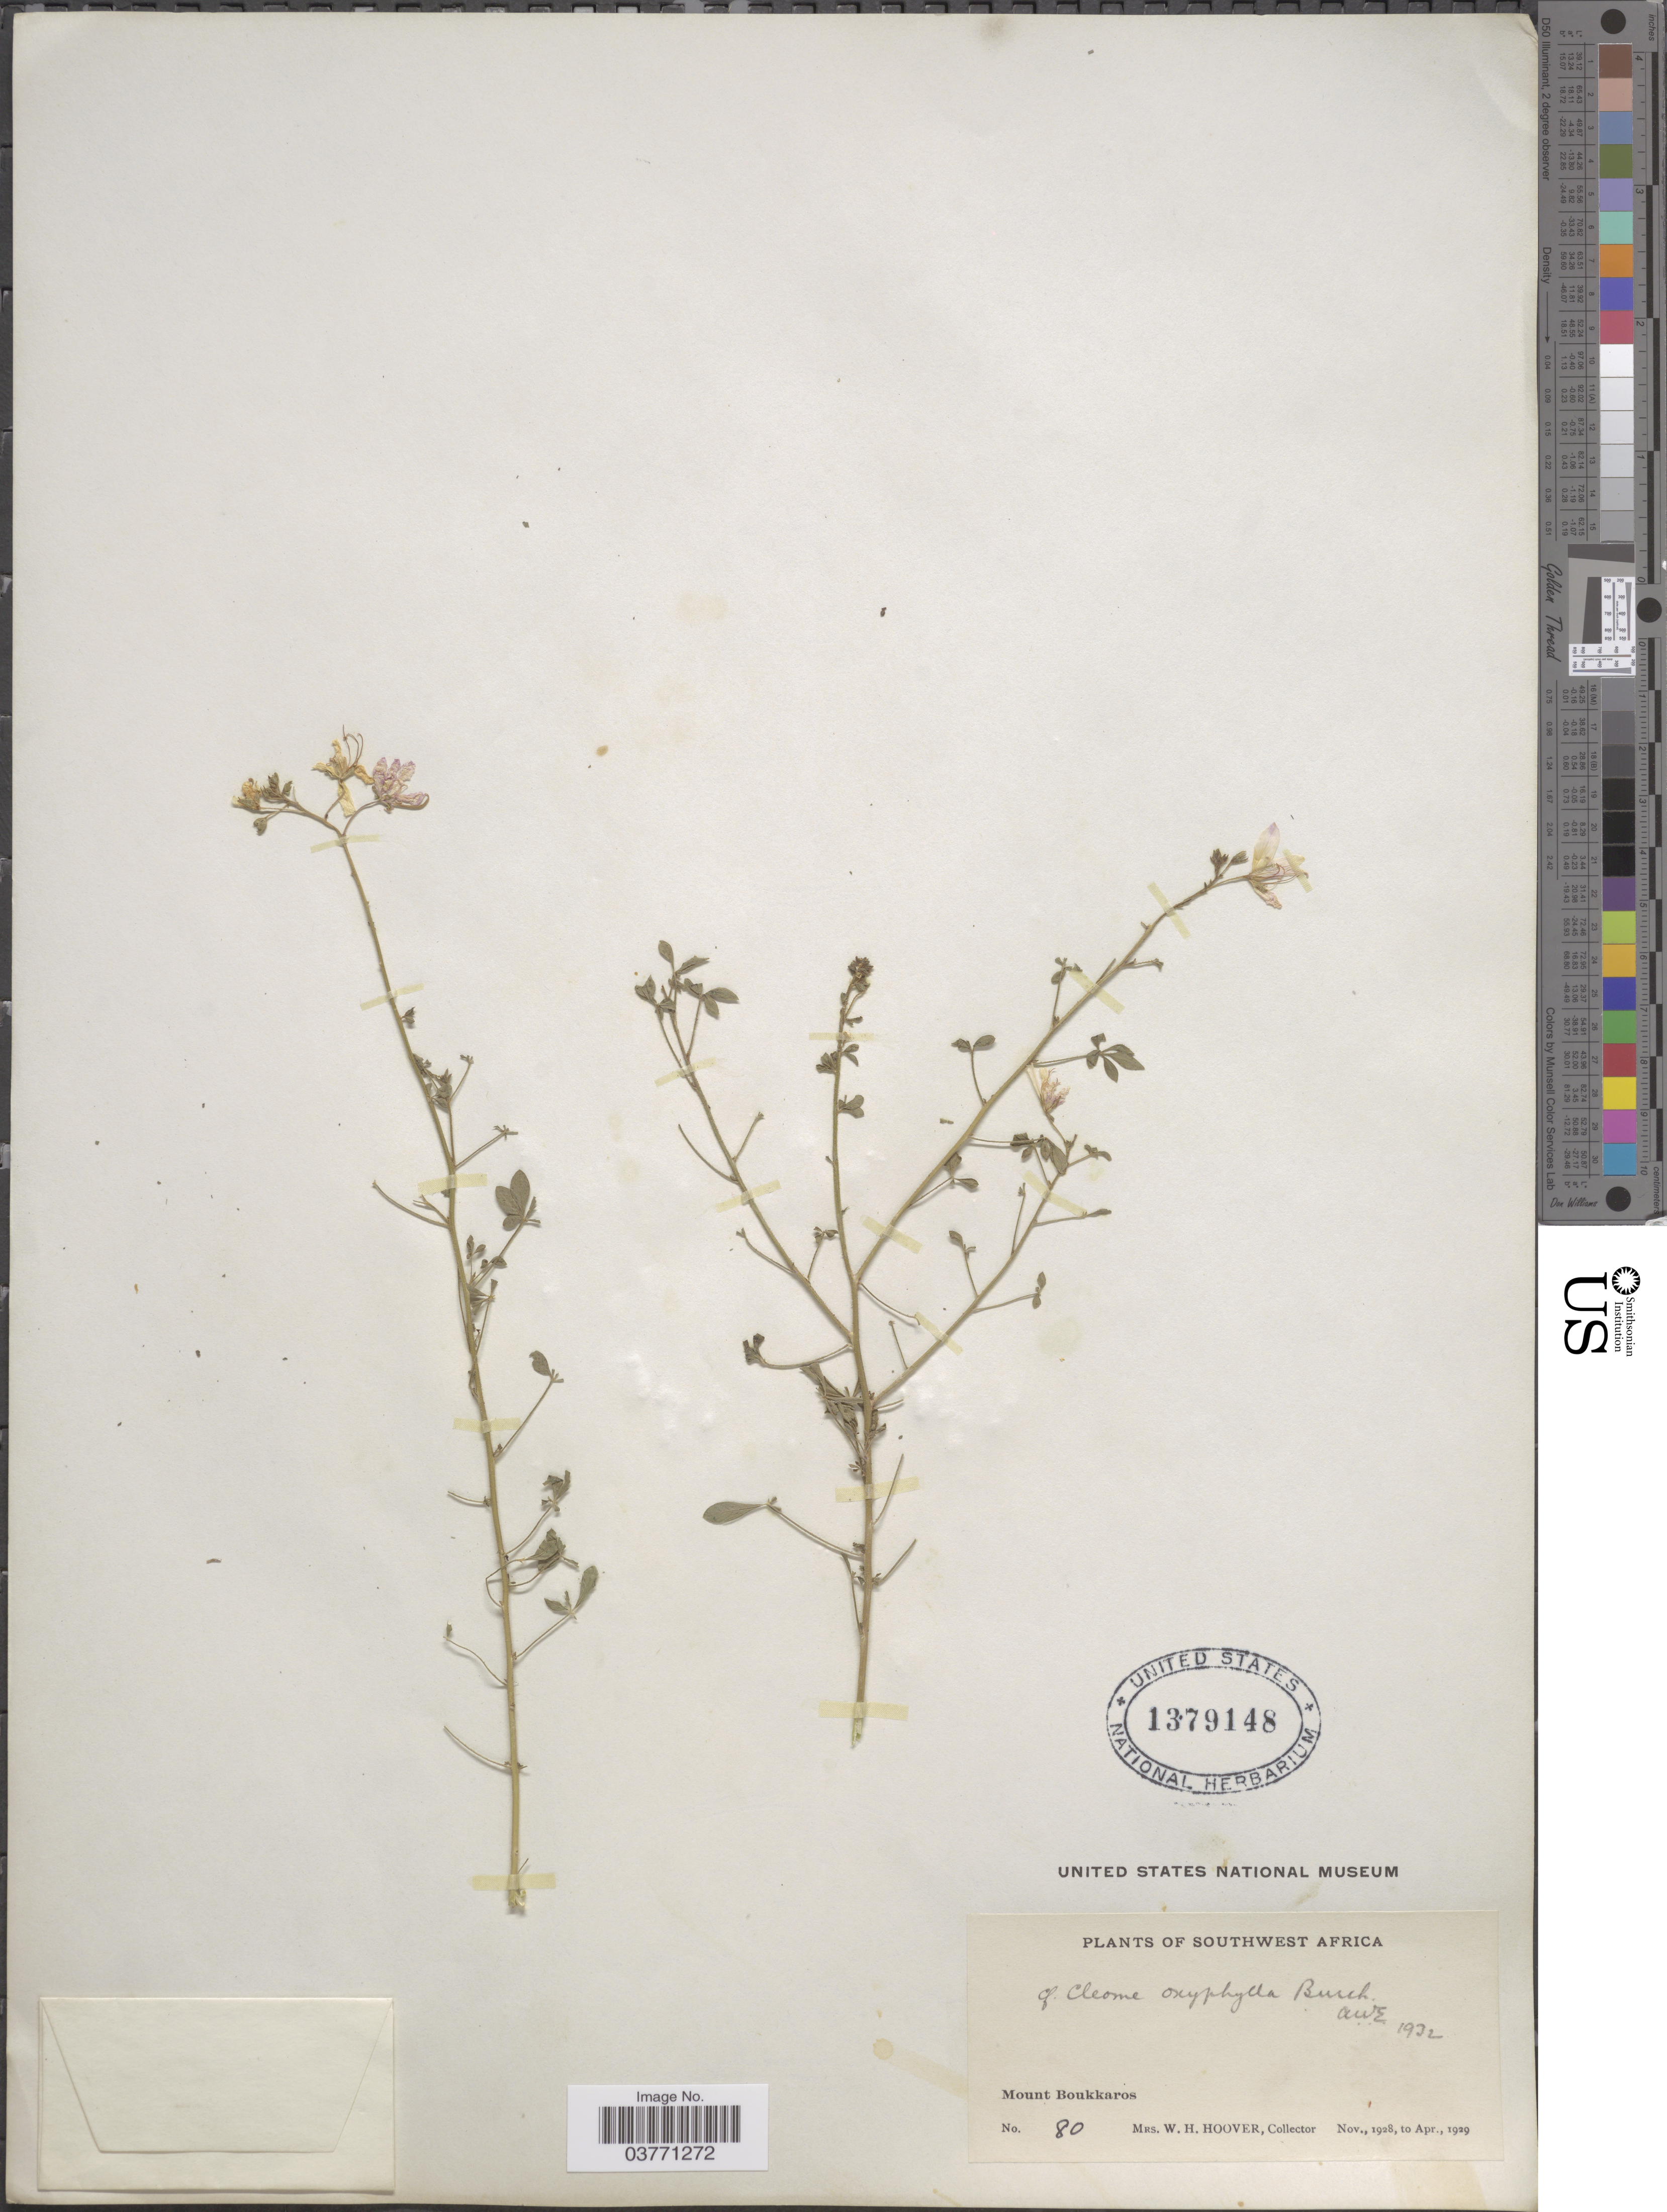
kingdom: Plantae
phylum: Tracheophyta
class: Magnoliopsida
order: Brassicales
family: Cleomaceae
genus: Sieruela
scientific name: Sieruela oxyphylla var. oxyphylla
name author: (Burch.) Roalson & J.C. Hall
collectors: W. H. Hoover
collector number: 80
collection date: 1928-11/1929-04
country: Namibia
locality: Southwest Africa. Mount Boukkaros.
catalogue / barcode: US 1379148